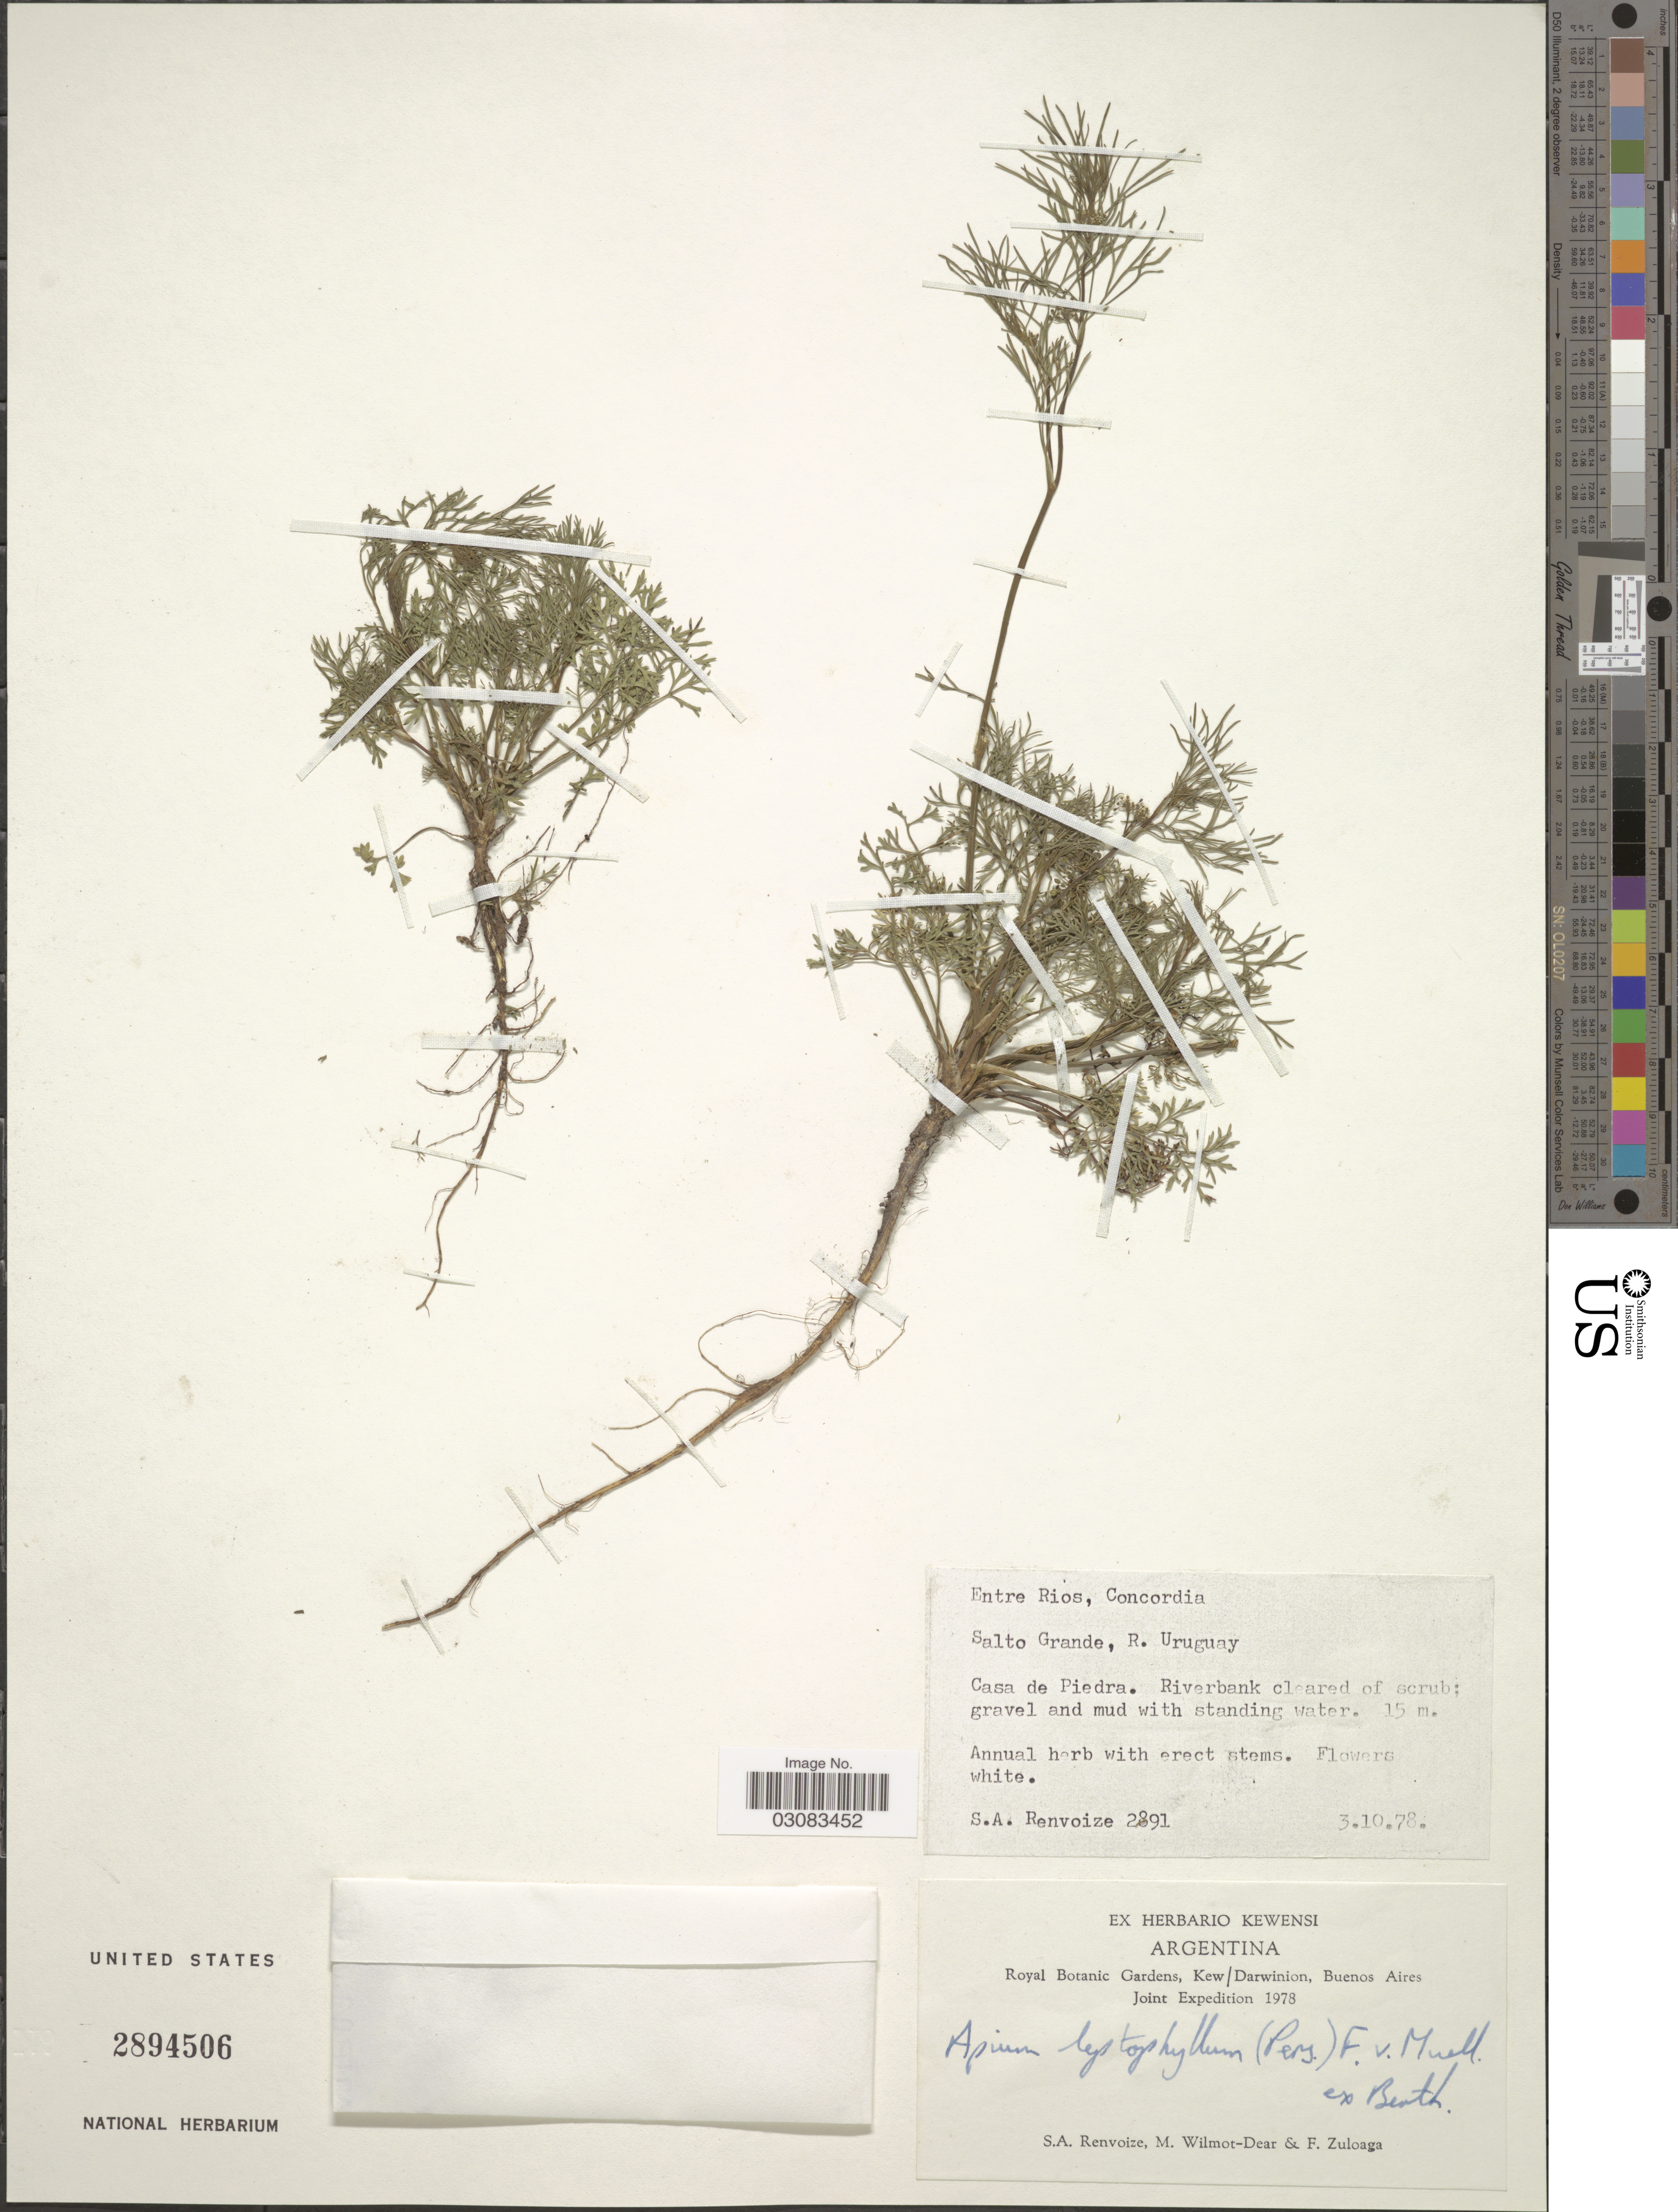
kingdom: Plantae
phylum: Tracheophyta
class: Magnoliopsida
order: Apiales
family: Apiaceae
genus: Cyclospermum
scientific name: Cyclospermum leptophyllum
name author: (Pers.) Sprague ex Britton & P. Wilson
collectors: S. A. Renvoize, M. Wilmot-Dear & F. Zuloaga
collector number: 2891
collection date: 1978-10-03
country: Argentina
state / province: Entre Rios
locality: Concordia. Salto Grande, R. Uruguay. Casa de Piedra.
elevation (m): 15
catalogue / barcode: US 2894506